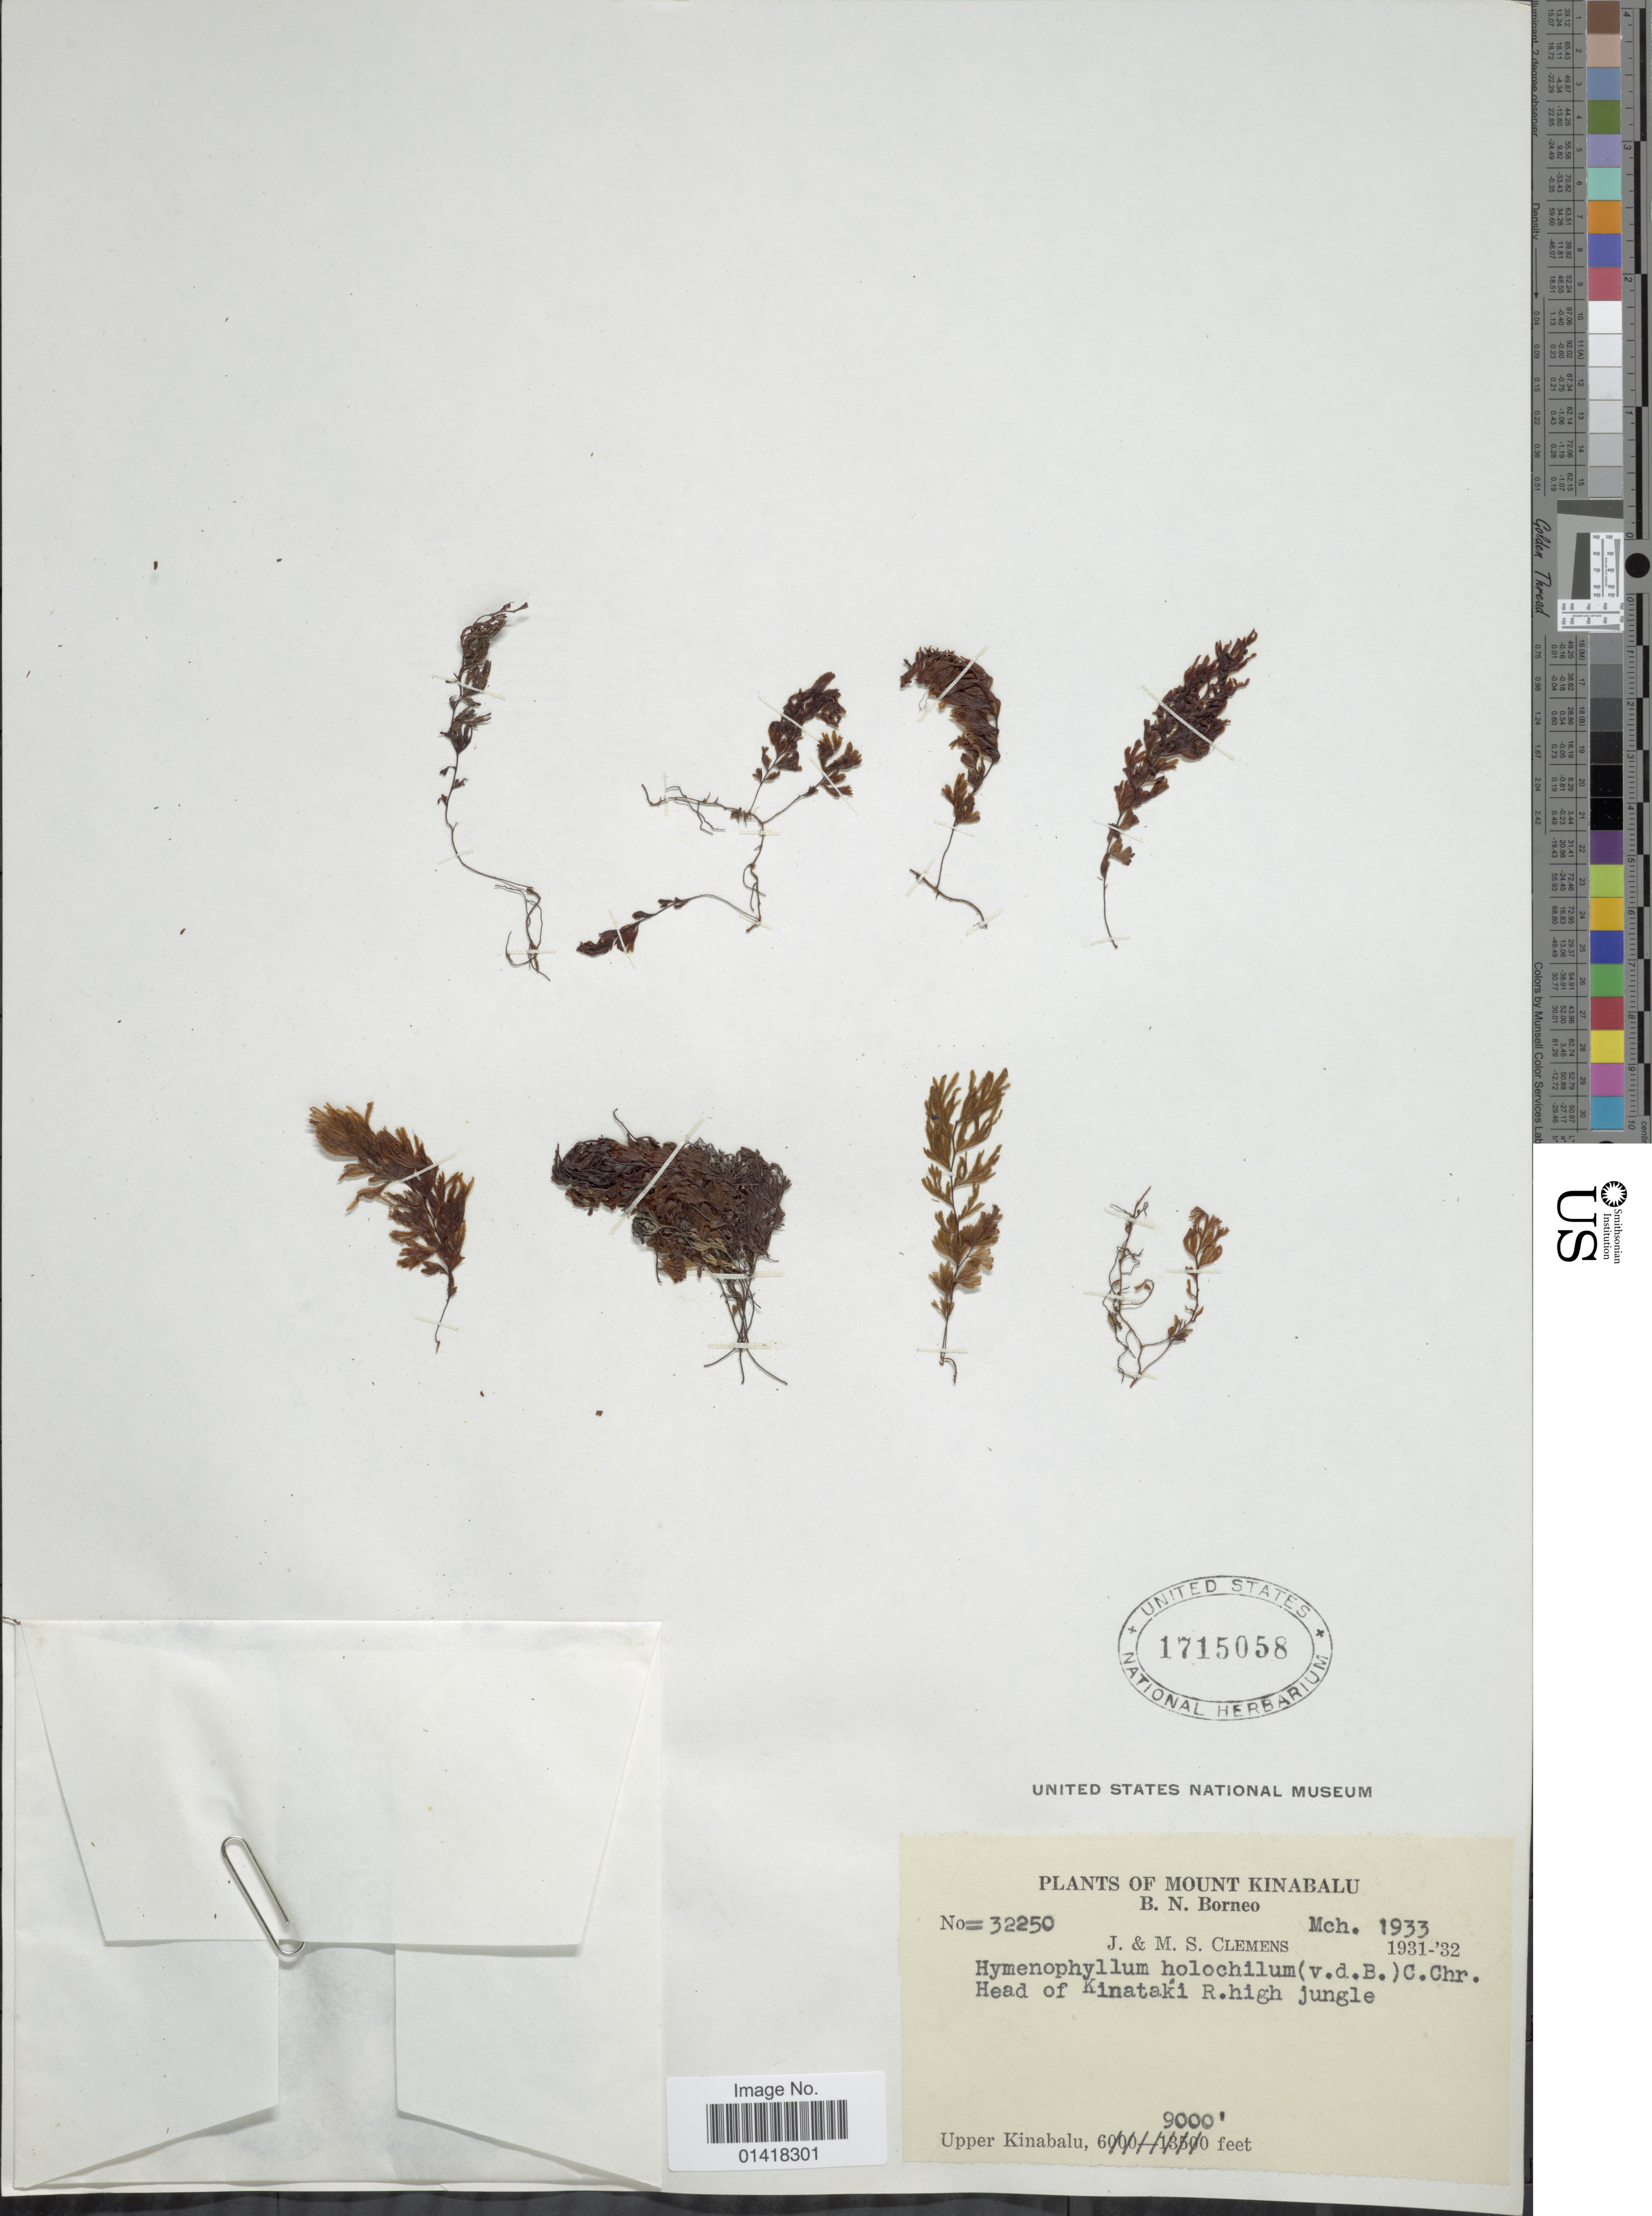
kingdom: Plantae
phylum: Tracheophyta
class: Polypodiopsida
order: Hymenophyllales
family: Hymenophyllaceae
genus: Hymenophyllum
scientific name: Hymenophyllum holochilum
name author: (Bosch) C. Chr.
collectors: J. Clemens & M. S. Clemens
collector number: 32250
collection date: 1933-03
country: Malaysia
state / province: Sabah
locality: Mount Kinabalu, B.N. Borneo. Upper Kinabalu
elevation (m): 2743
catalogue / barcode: US 1715058